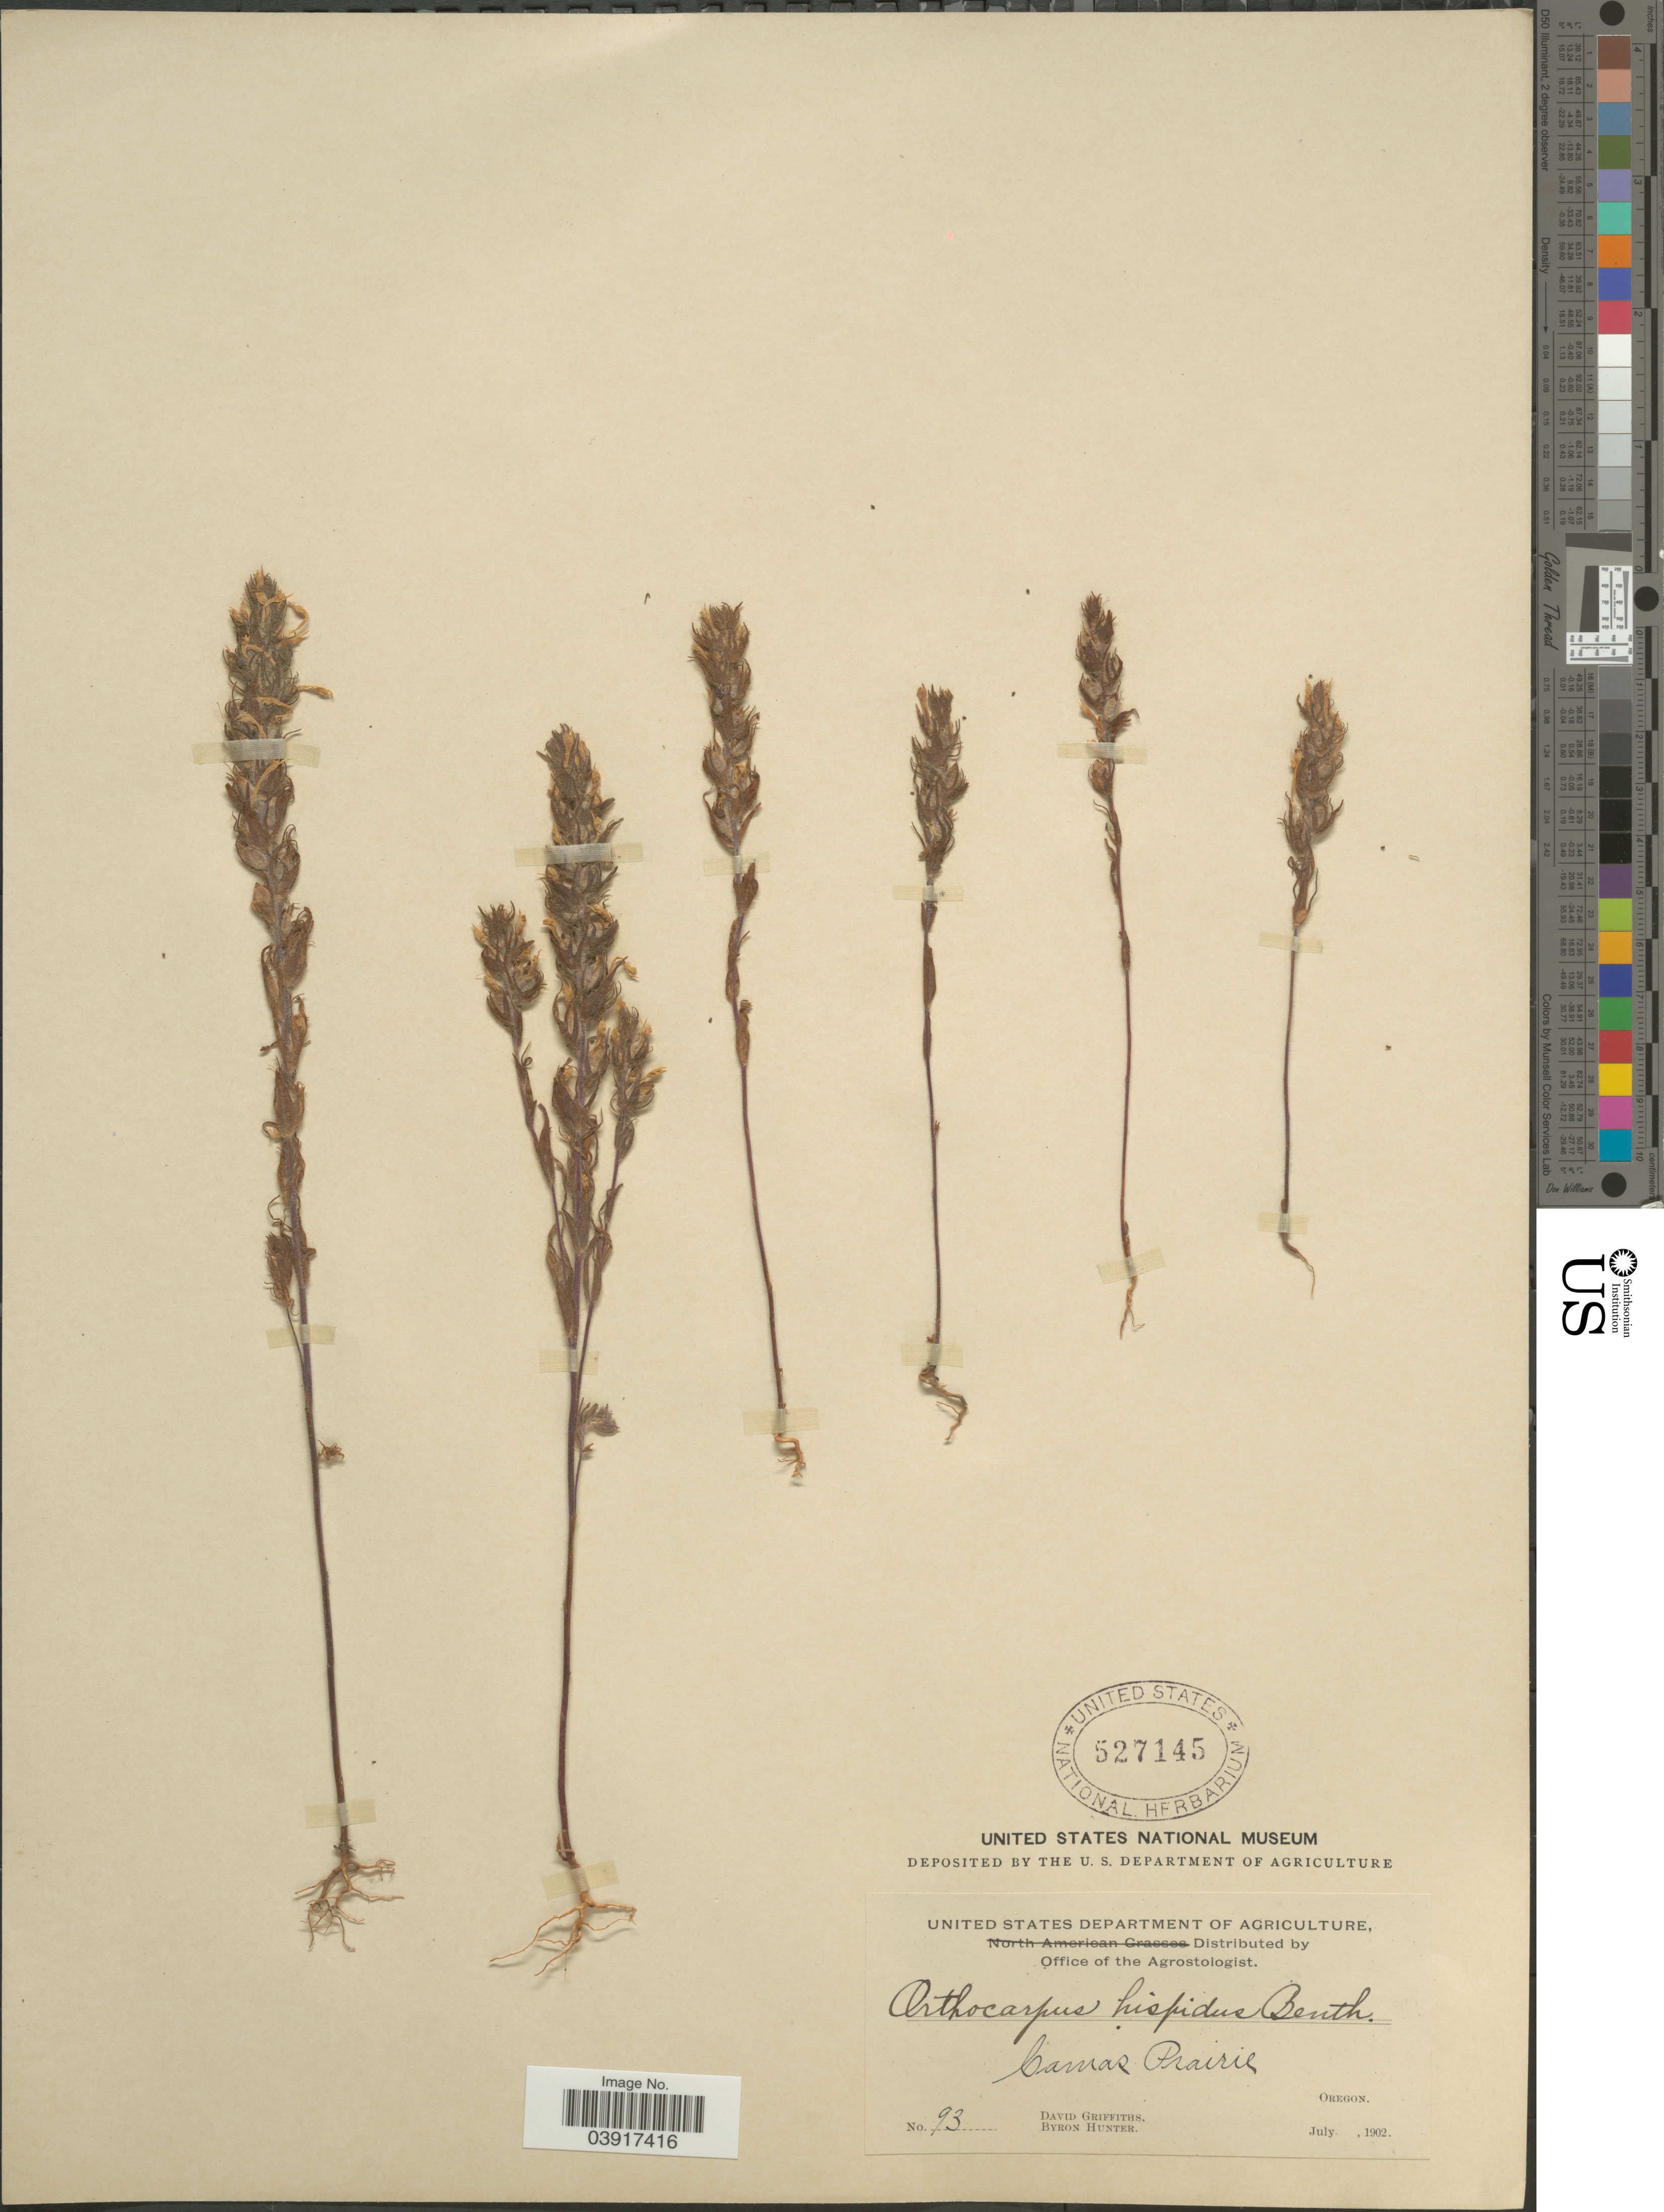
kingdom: Plantae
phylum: Tracheophyta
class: Magnoliopsida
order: Lamiales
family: Orobanchaceae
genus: Orthocarpus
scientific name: Orthocarpus hispidus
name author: Benth.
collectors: D. Griffiths & B. Hunter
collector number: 93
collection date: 1902-07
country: United States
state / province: Oregon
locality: Camas Prairie.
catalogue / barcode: US 527145